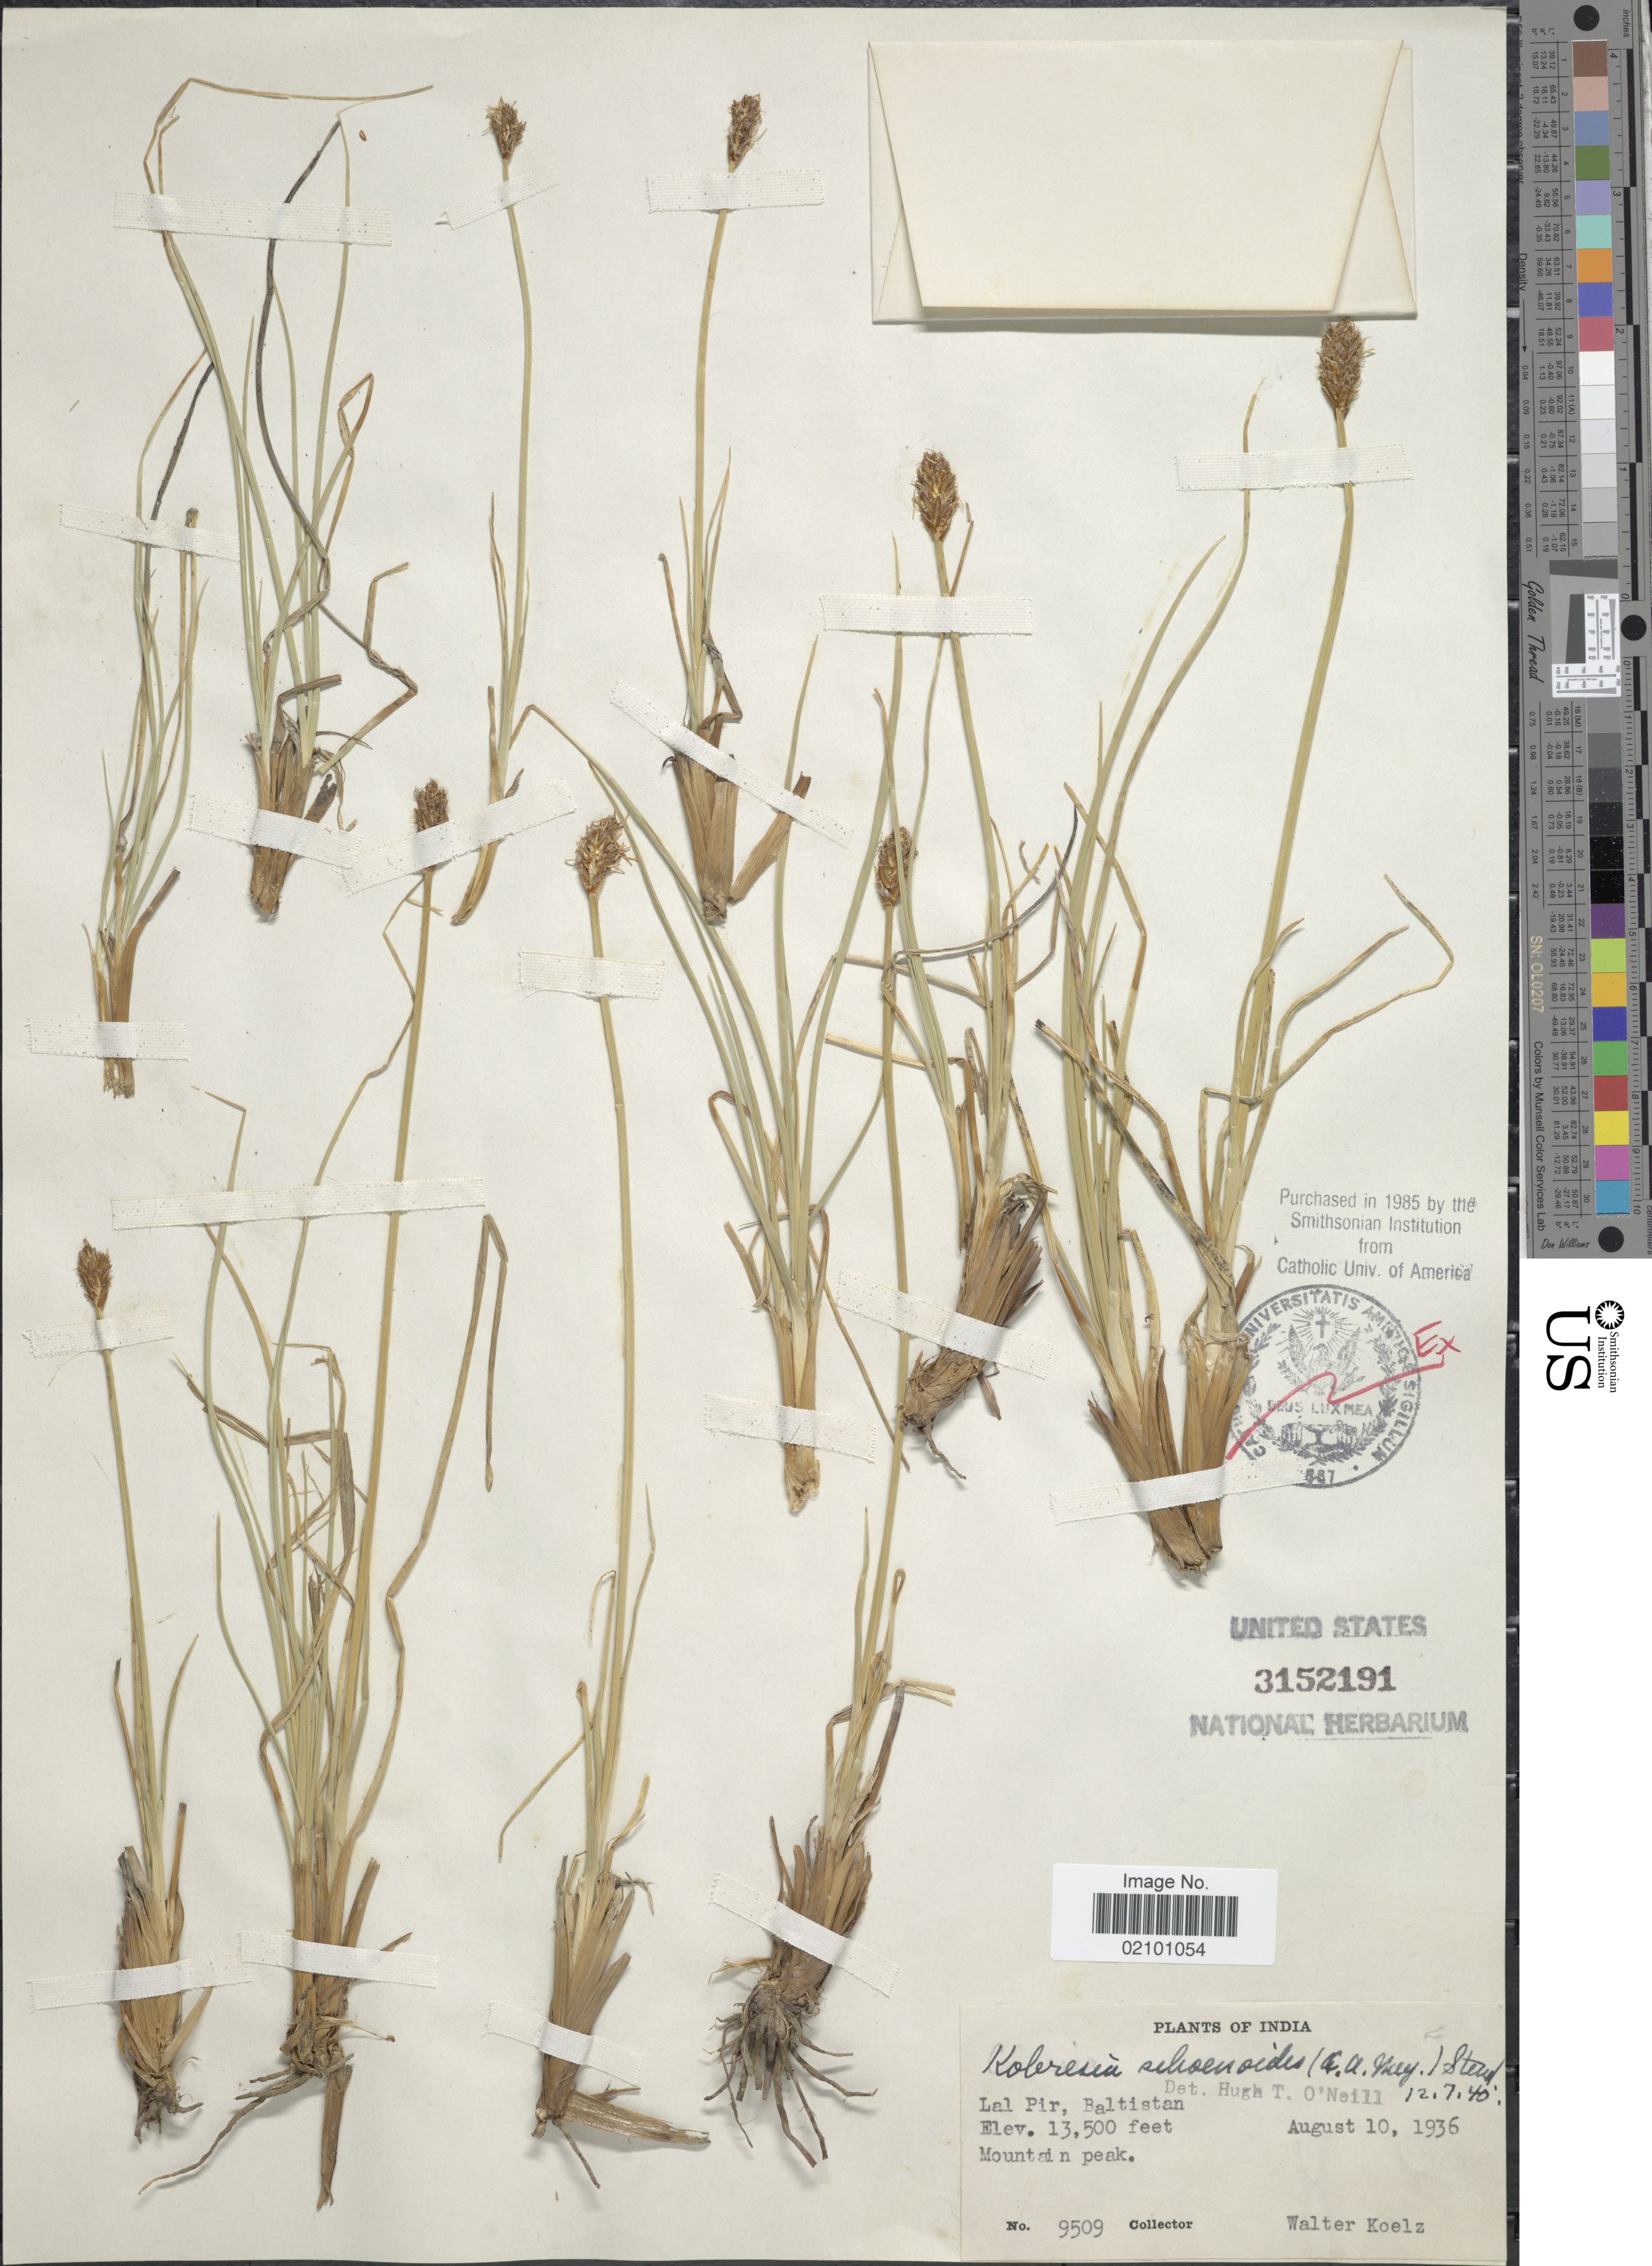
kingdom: Plantae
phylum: Tracheophyta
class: Liliopsida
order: Poales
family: Cyperaceae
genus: Carex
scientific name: Carex deasyi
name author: (C.B. Clarke) O. Yano & S.R. Zhang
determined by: Strong, M. T., (US), Smithsonian Institution - National Museum of Natural History (UNITED STATES)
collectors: W. N. Koelz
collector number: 9509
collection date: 1936-08-10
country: India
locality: Lal Pir, Baltistan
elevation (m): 4115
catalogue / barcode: US 3152191